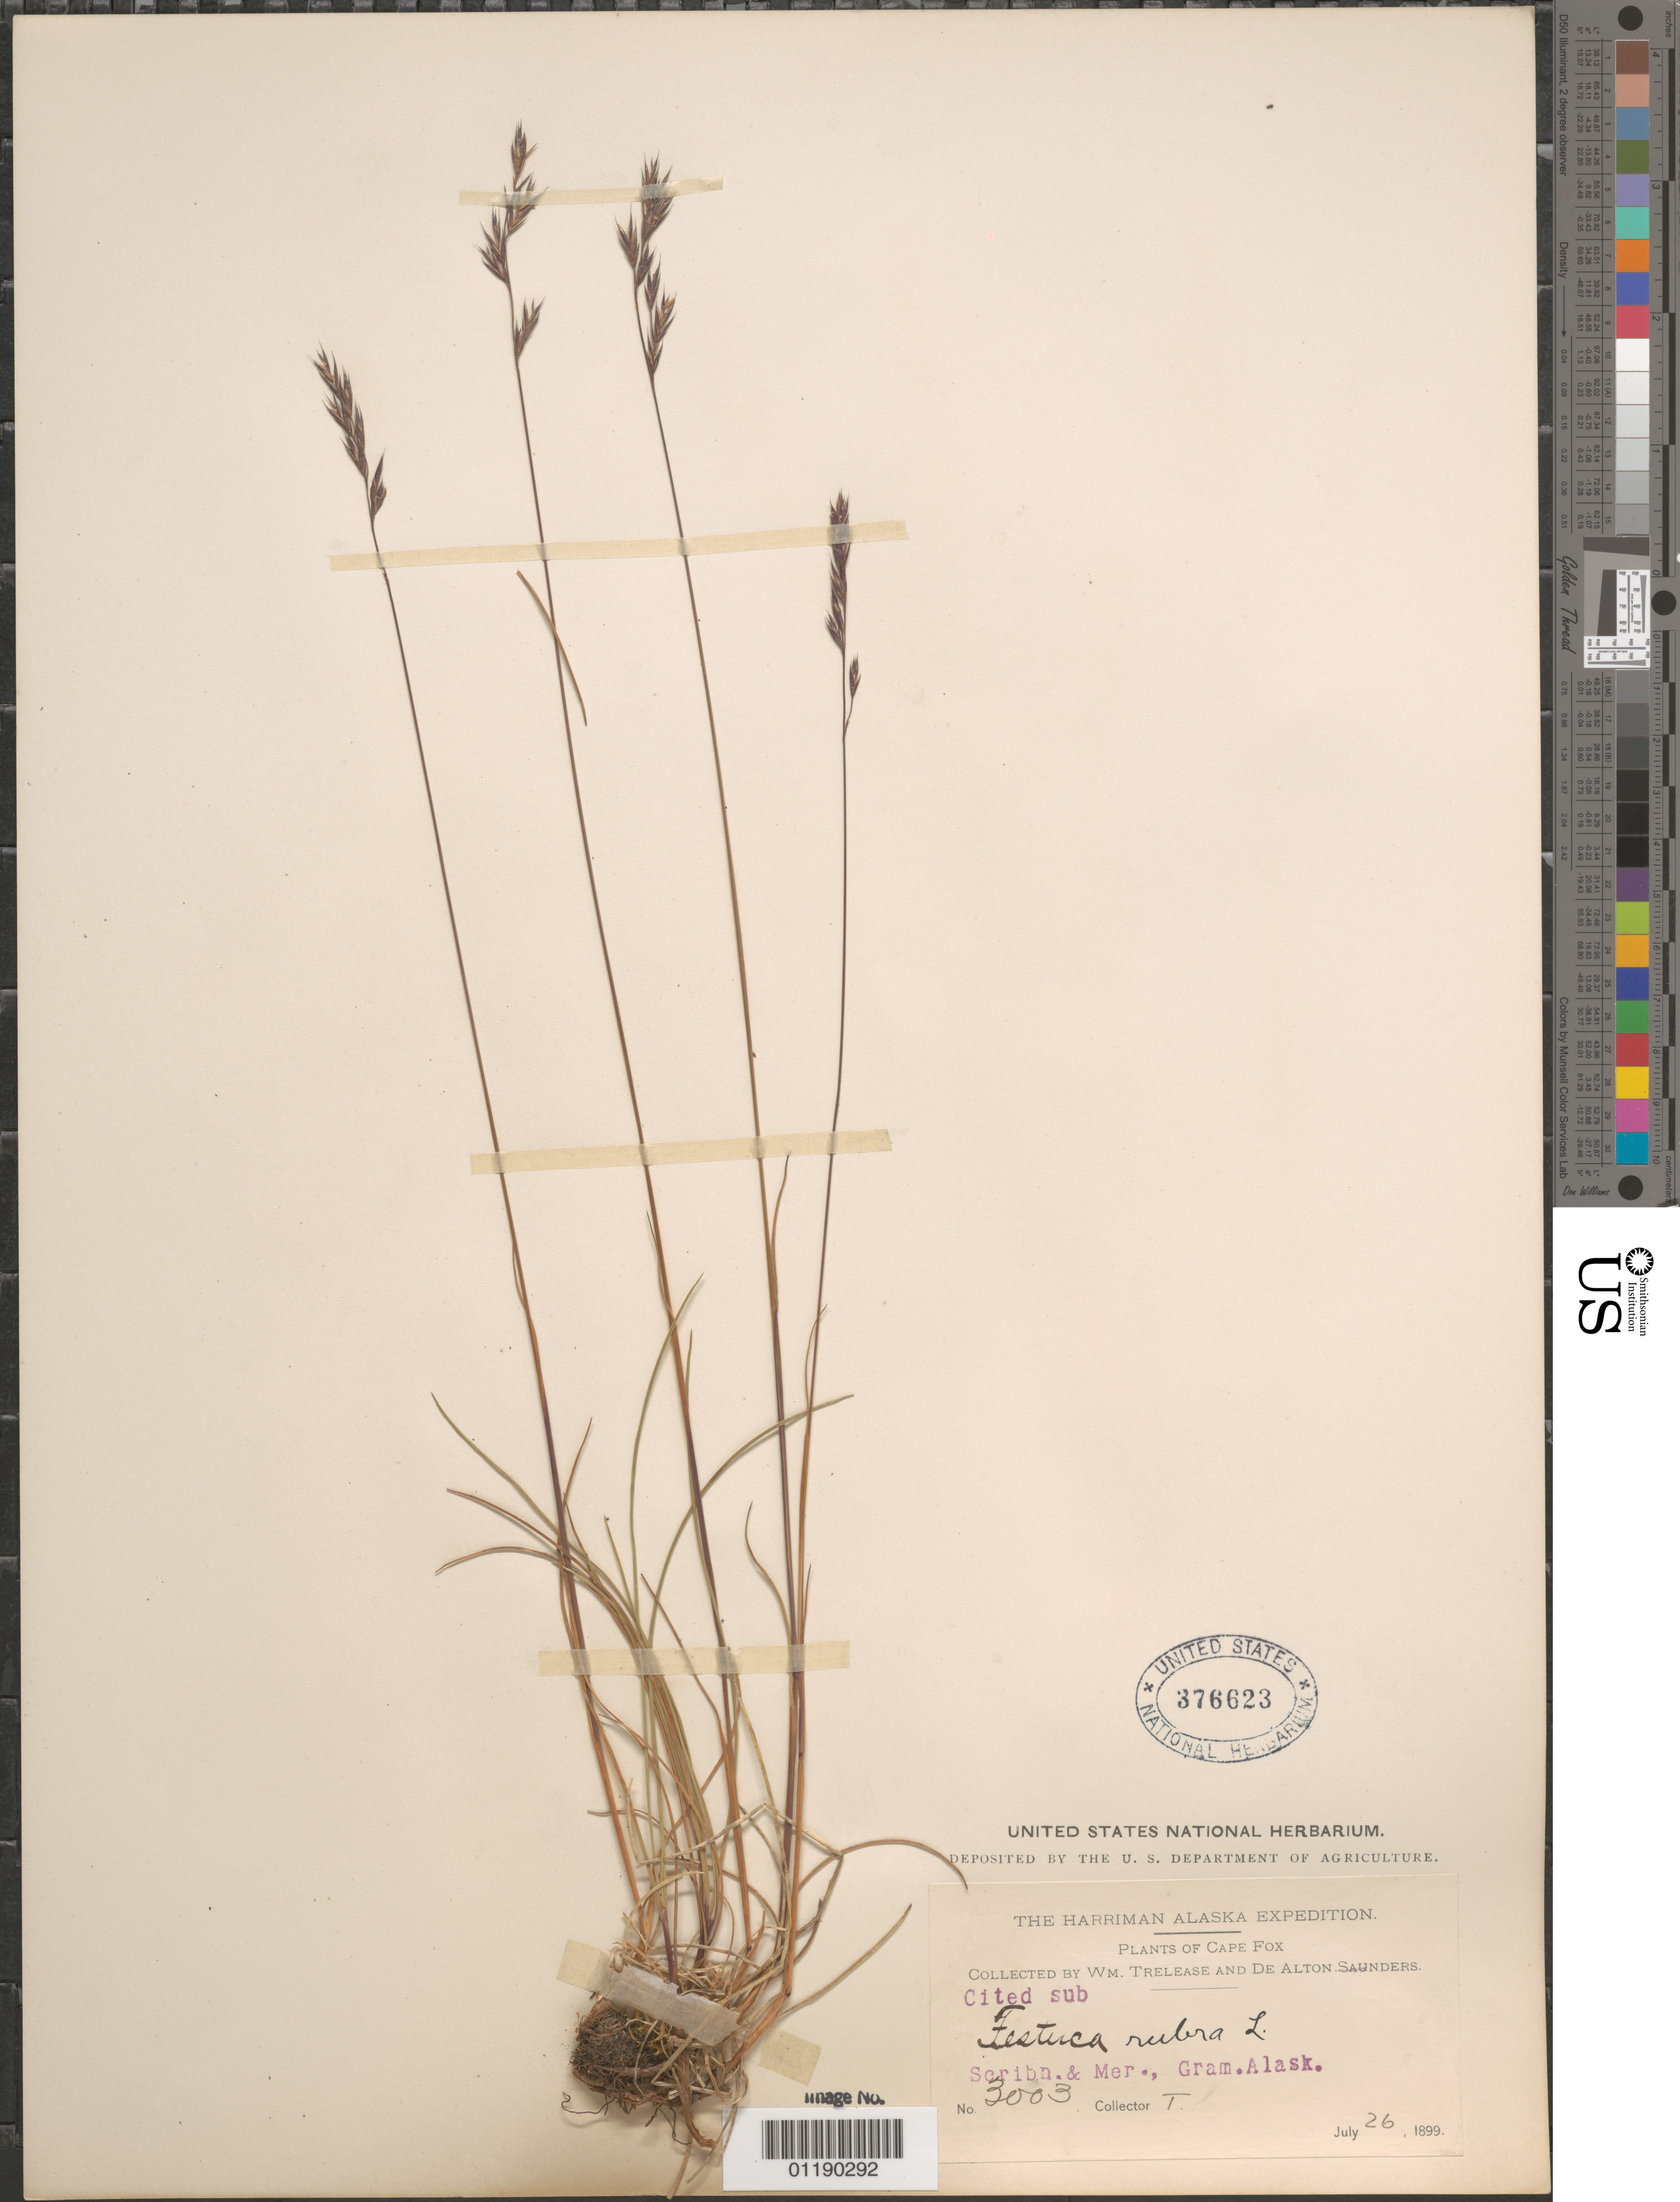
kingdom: Plantae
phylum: Tracheophyta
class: Liliopsida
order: Poales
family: Poaceae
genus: Festuca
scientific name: Festuca rubra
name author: L.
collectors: W. Trelease & D. Saunders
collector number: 3003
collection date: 1899-07-26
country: United States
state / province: Alaska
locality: Cape Fox.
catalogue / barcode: US 376623